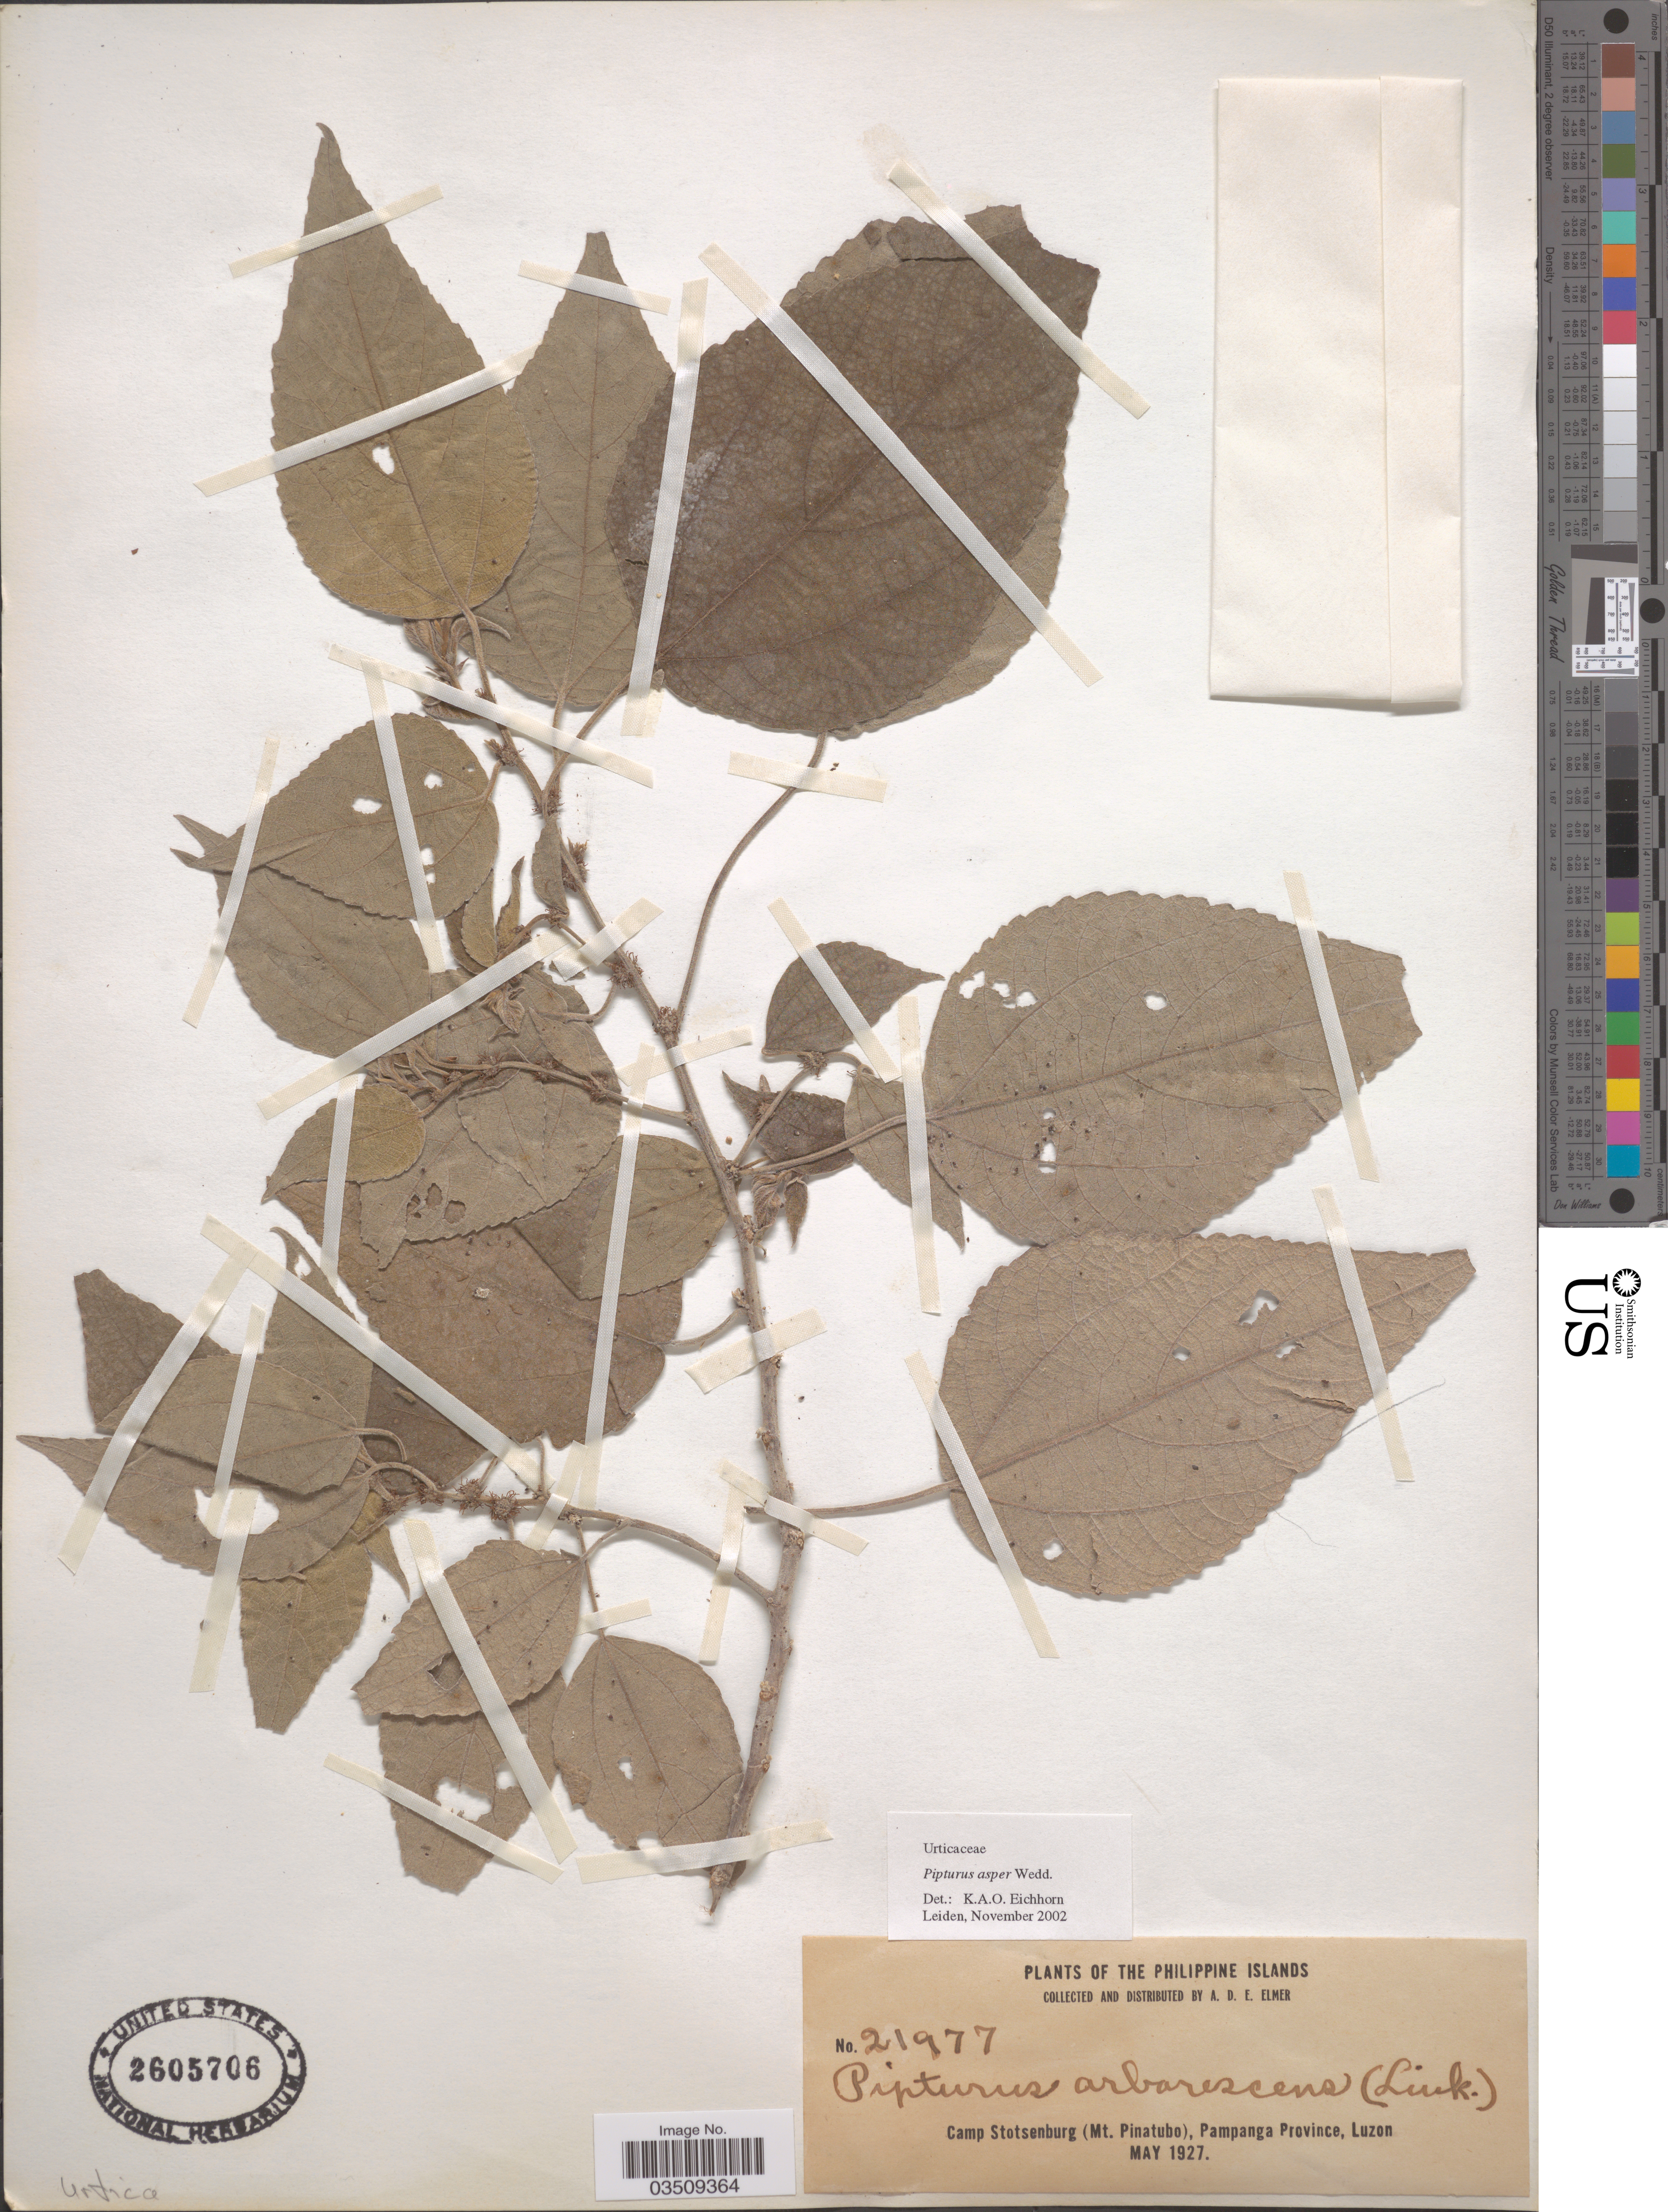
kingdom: Plantae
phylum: Tracheophyta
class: Magnoliopsida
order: Rosales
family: Urticaceae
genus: Pipturus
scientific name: Pipturus arborescens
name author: (Link) C.B. Rob.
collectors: A. D. E. Elmer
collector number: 21977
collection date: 1927-05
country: Philippines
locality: Camp Stotsenburg (Mt. Pinatubo), Pampanga Province, Luzon.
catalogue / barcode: US 2605706